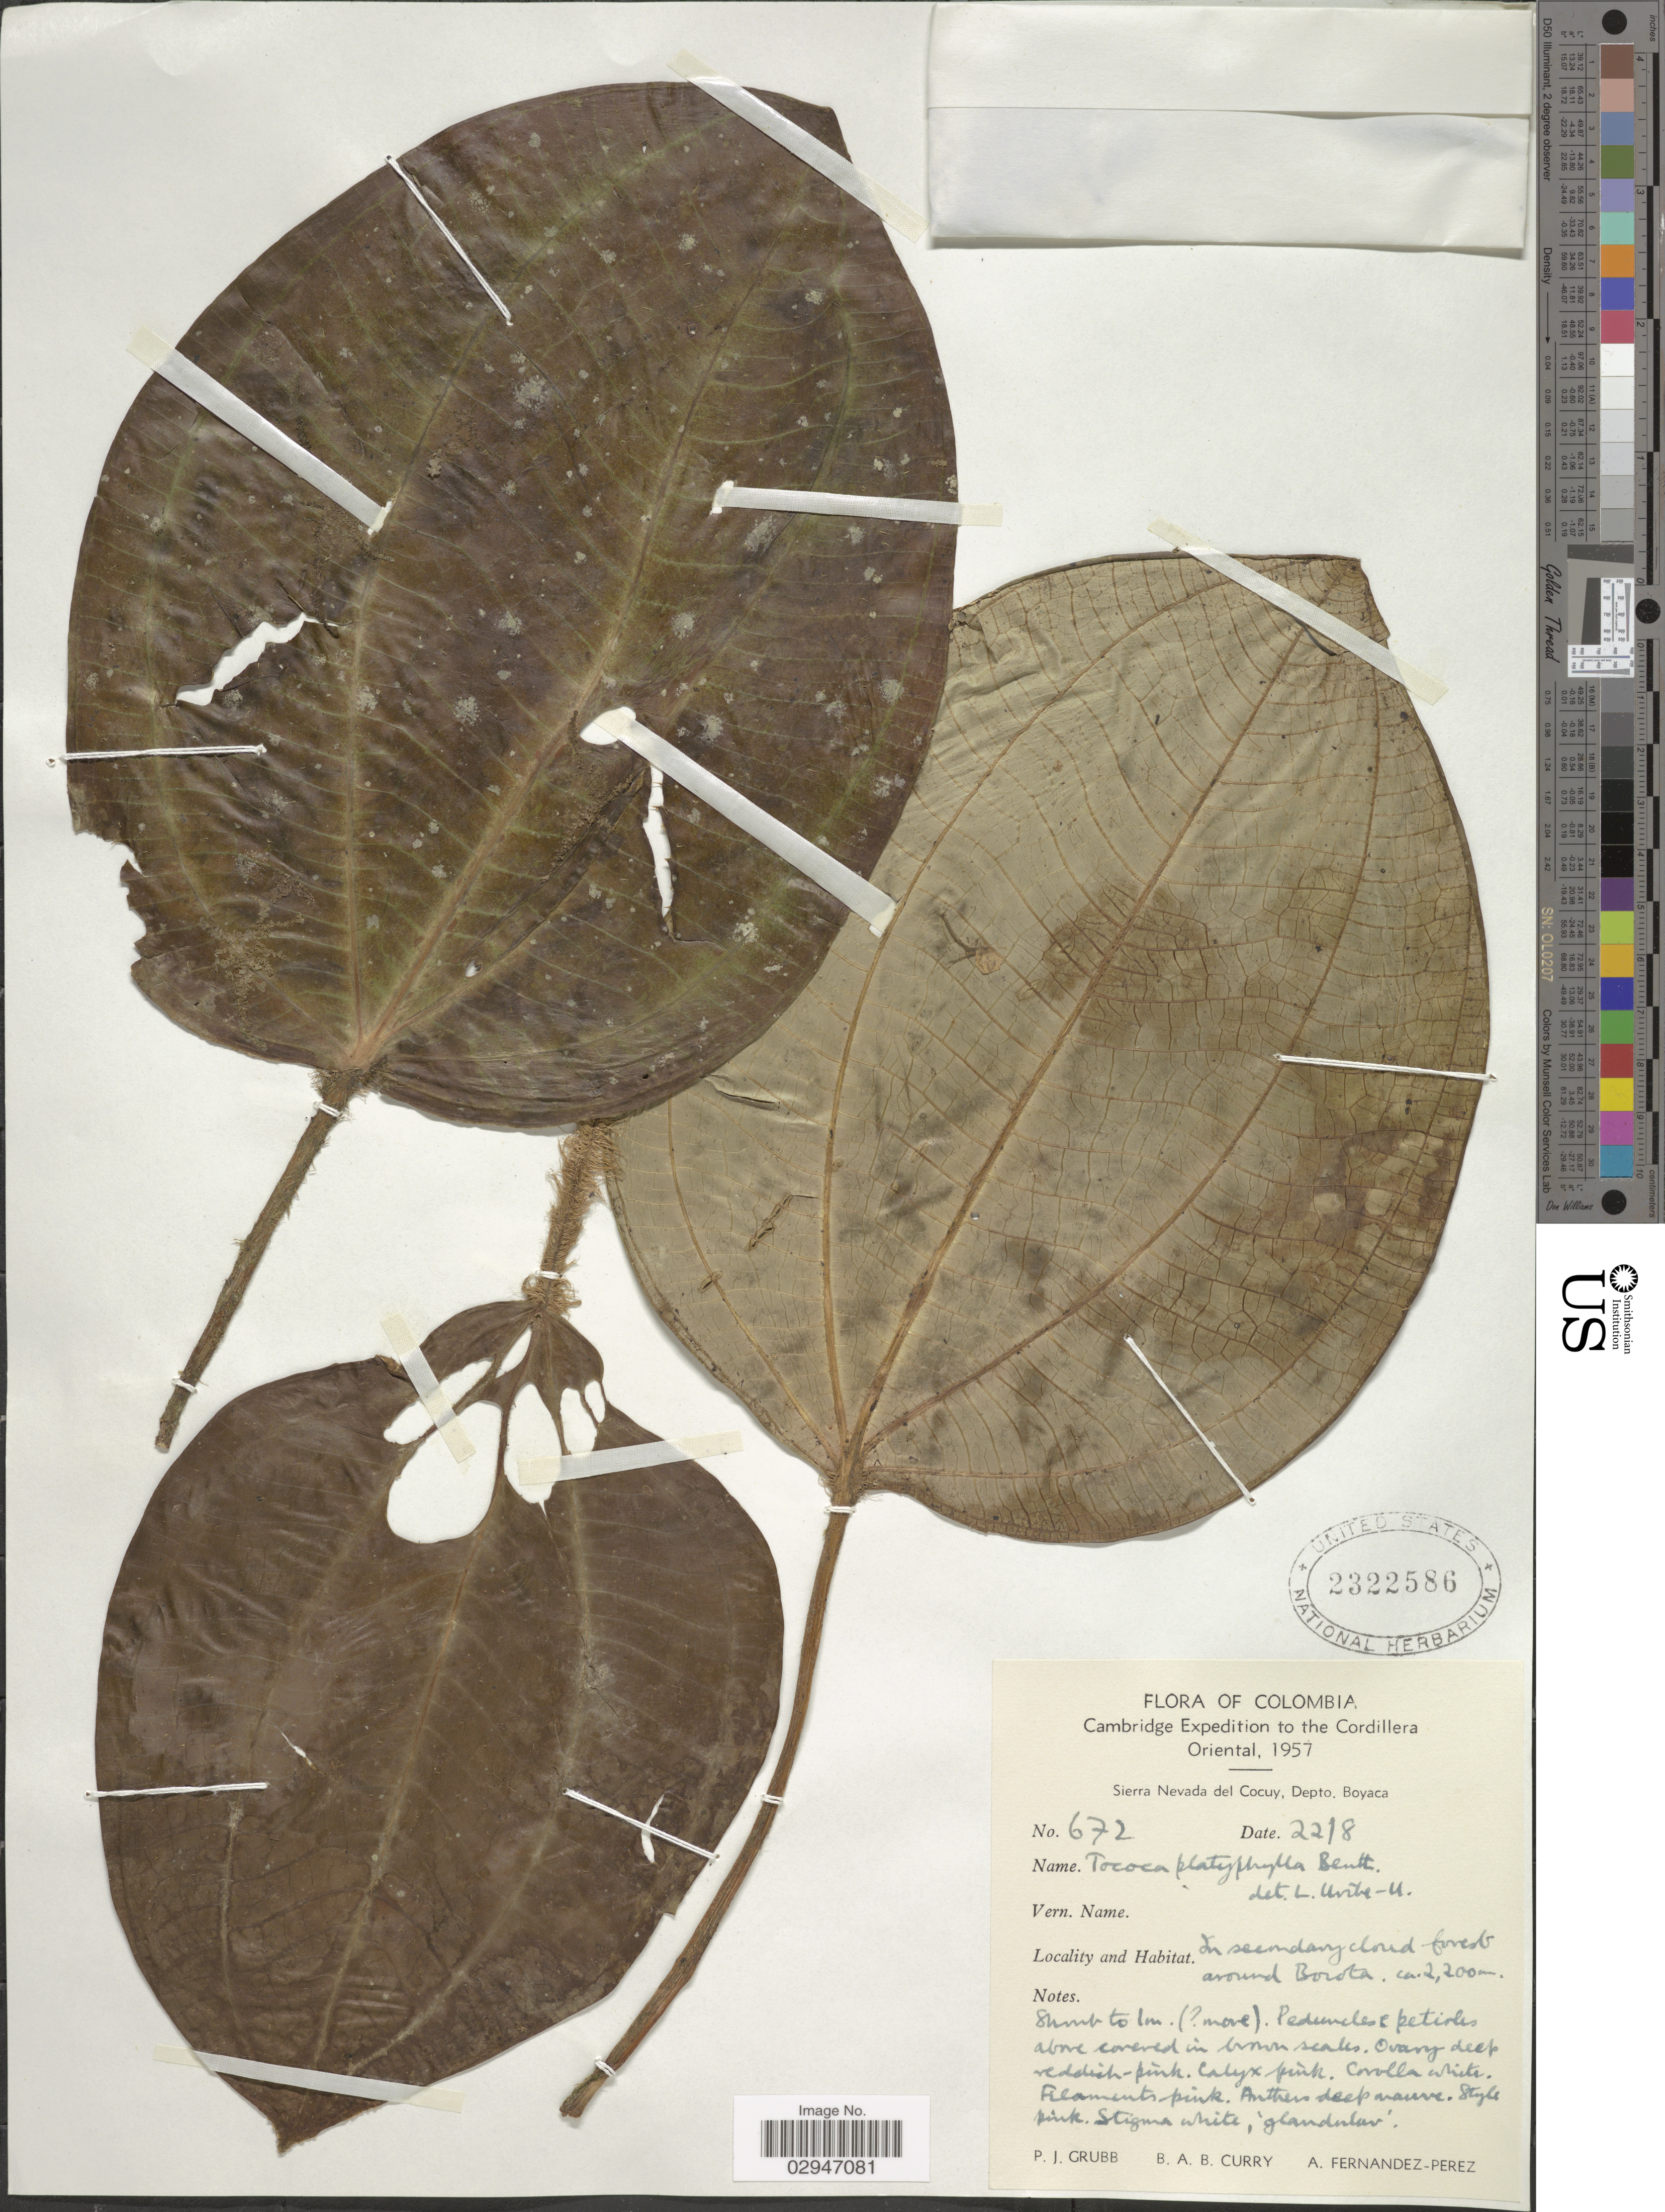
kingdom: Plantae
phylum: Tracheophyta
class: Magnoliopsida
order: Myrtales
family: Melastomataceae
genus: Tococa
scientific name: Tococa platyphylla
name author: Benth.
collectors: P. J. Grubb, B. A. B. Curry & A. Fernández-Pérez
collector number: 672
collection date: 1957-08-22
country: Colombia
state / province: Boyacá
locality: Cordillera Oriental. Sierra Nevada del Cocuy. In secondary cloud forest around Bocota.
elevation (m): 2200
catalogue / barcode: US 2322586